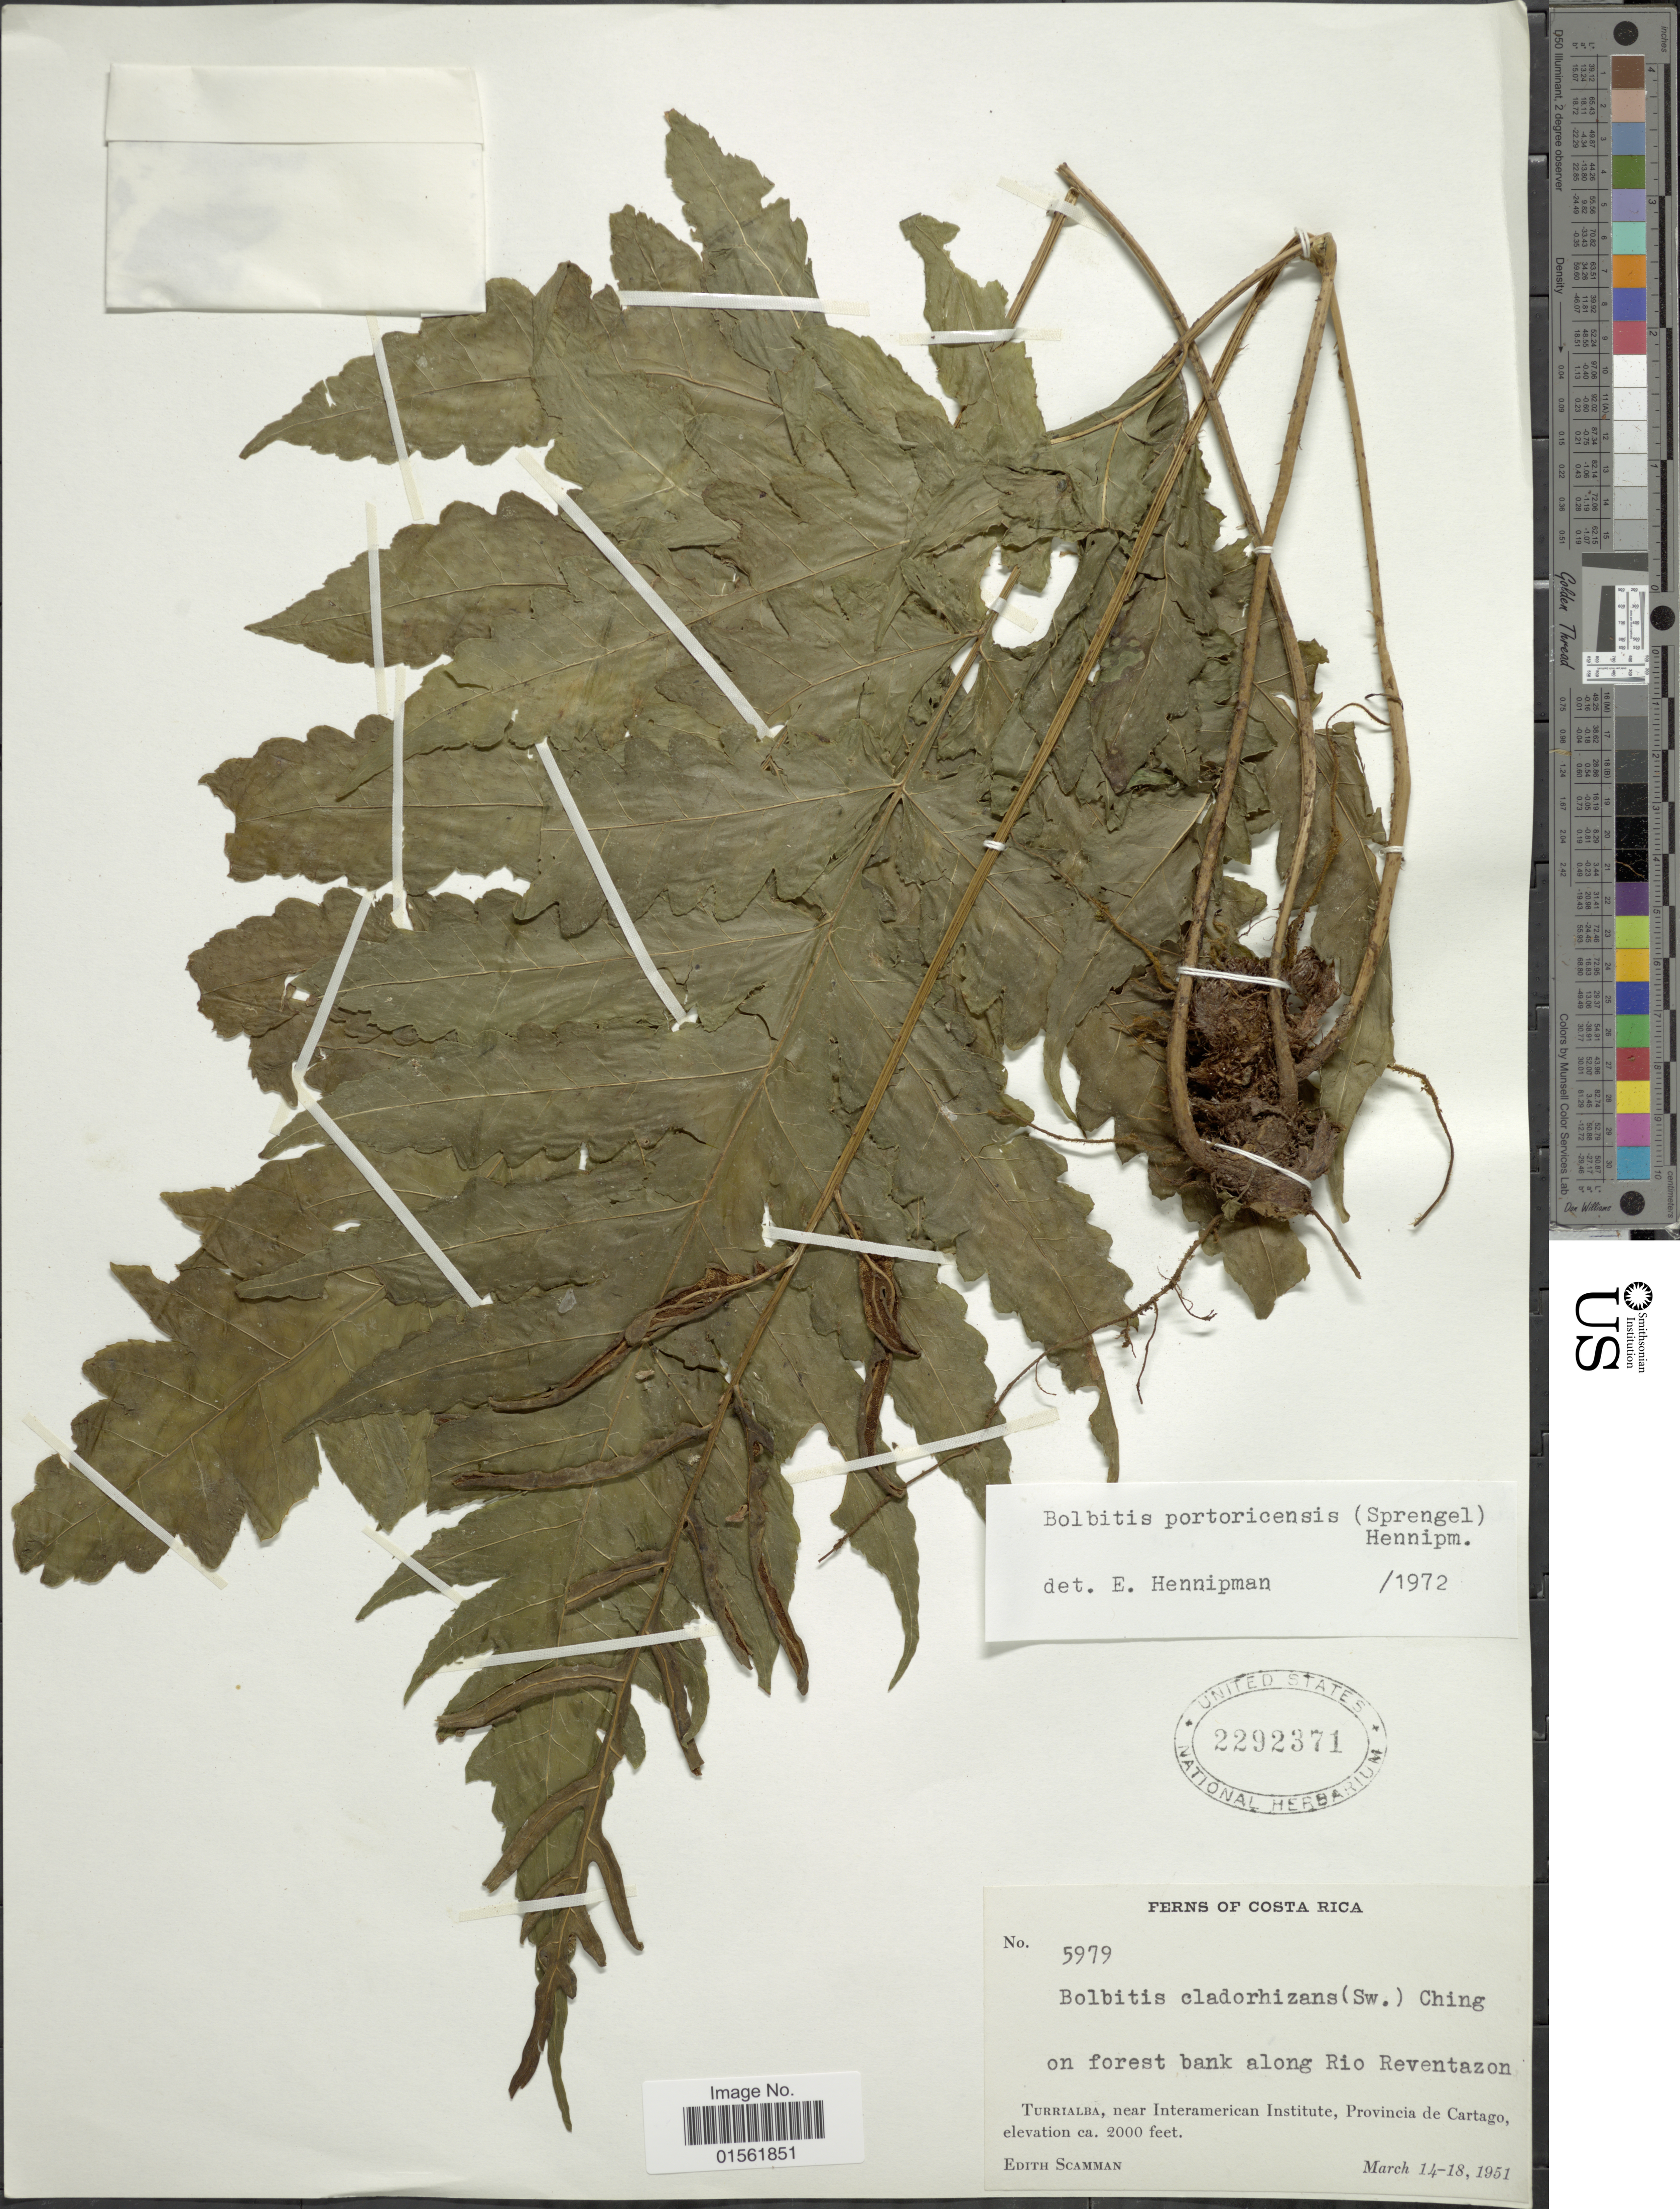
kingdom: Plantae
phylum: Tracheophyta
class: Polypodiopsida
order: Polypodiales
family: Dryopteridaceae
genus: Bolbitis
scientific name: Bolbitis portoricensis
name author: (Spreng.) Hennipman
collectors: E. Scamman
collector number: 5979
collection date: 1951-03-14/1951-03-18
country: Costa Rica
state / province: Cartago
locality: On forest bank along Rio Reventazon. Turrialba, near Interamerican Institute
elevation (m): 610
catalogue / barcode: US 2292371